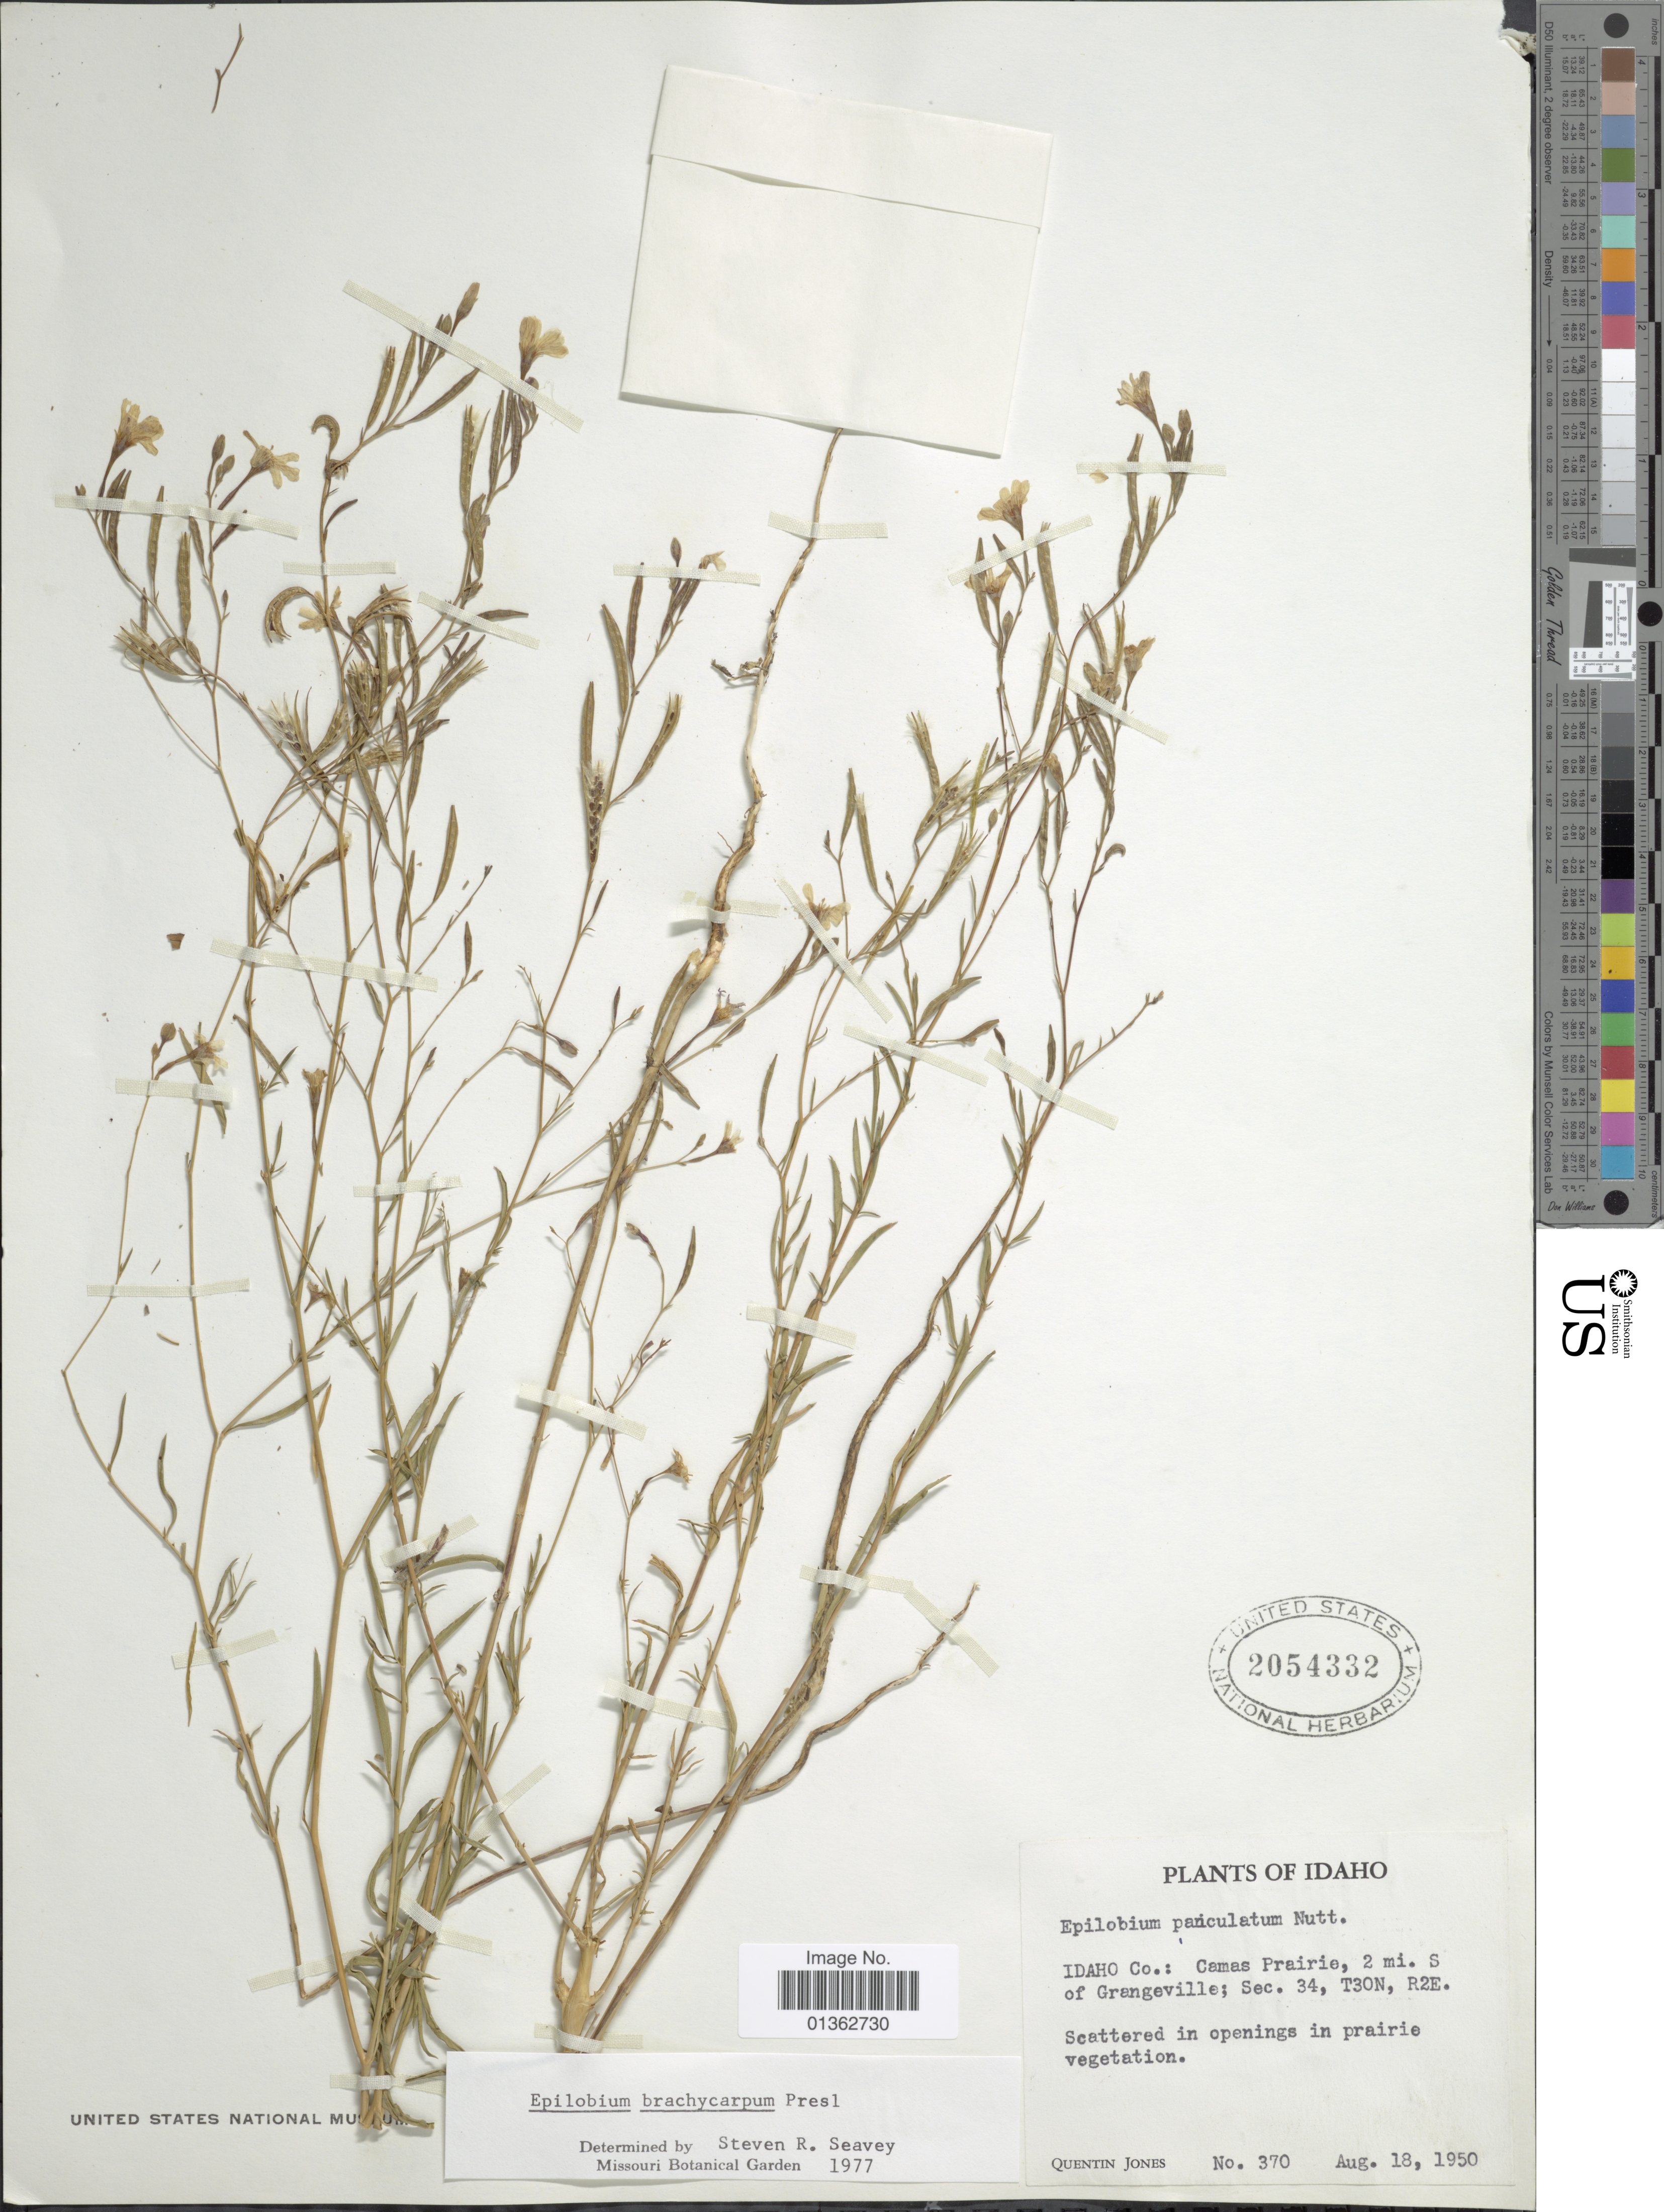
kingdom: Plantae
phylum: Tracheophyta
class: Magnoliopsida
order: Myrtales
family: Onagraceae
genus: Epilobium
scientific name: Epilobium brachycarpum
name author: C. Presl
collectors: Q. Jones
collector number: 370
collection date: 1950-08-18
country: United States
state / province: Idaho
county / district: Idaho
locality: Camas Prairie, 2 mi. S of Grangeville; Sec. 34, T30N, R2E.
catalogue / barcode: US 2054332